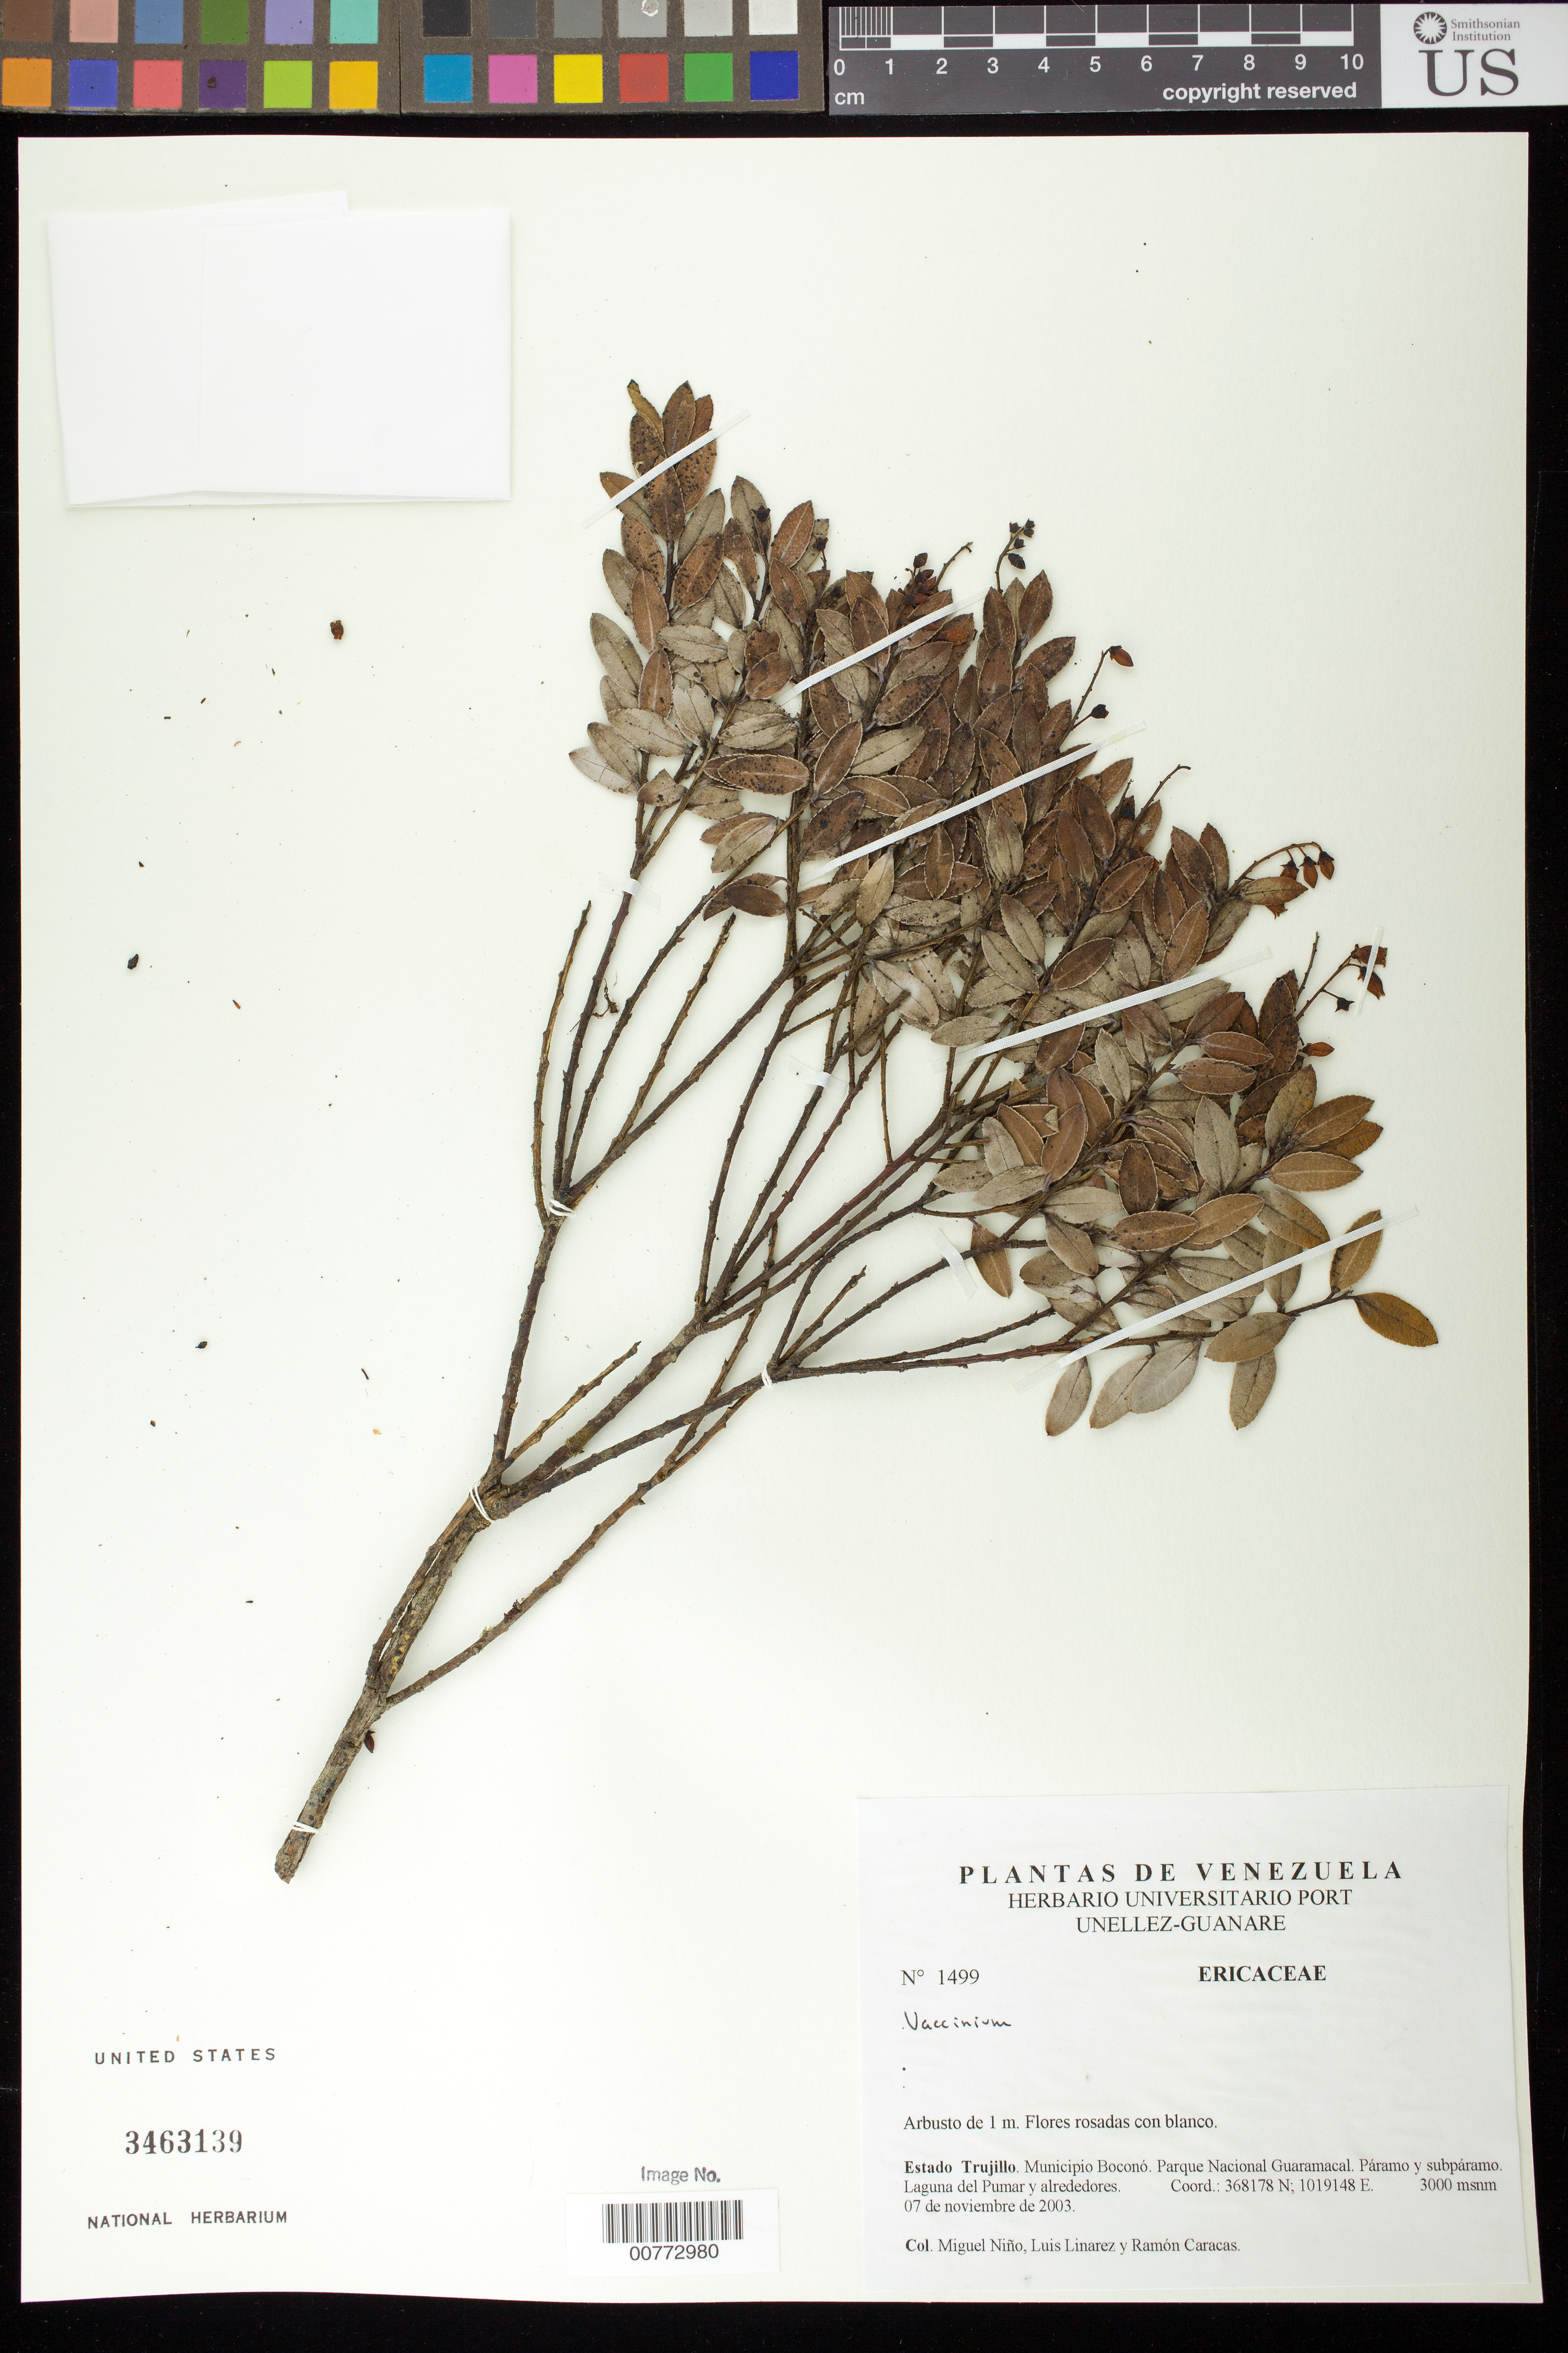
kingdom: Plantae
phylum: Tracheophyta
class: Magnoliopsida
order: Ericales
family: Ericaceae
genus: Vaccinium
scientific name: Vaccinium floribundum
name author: Kunth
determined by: Dorr, L. J., (BOT), Smithsonian Institution - National Museum of Natural History (UNITED STATES)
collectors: S. M. Niño, L. Linárez & R. Caracas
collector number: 1499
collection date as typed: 07 Nov 2003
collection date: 2003-11-07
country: Venezuela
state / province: Trujillo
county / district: Boconó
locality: Parque Nacional Guaramacal. Laguna del Pumar y alrededores.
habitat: Páramo y subpáramo.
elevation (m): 3000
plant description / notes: PORT, US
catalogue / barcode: US 3463139